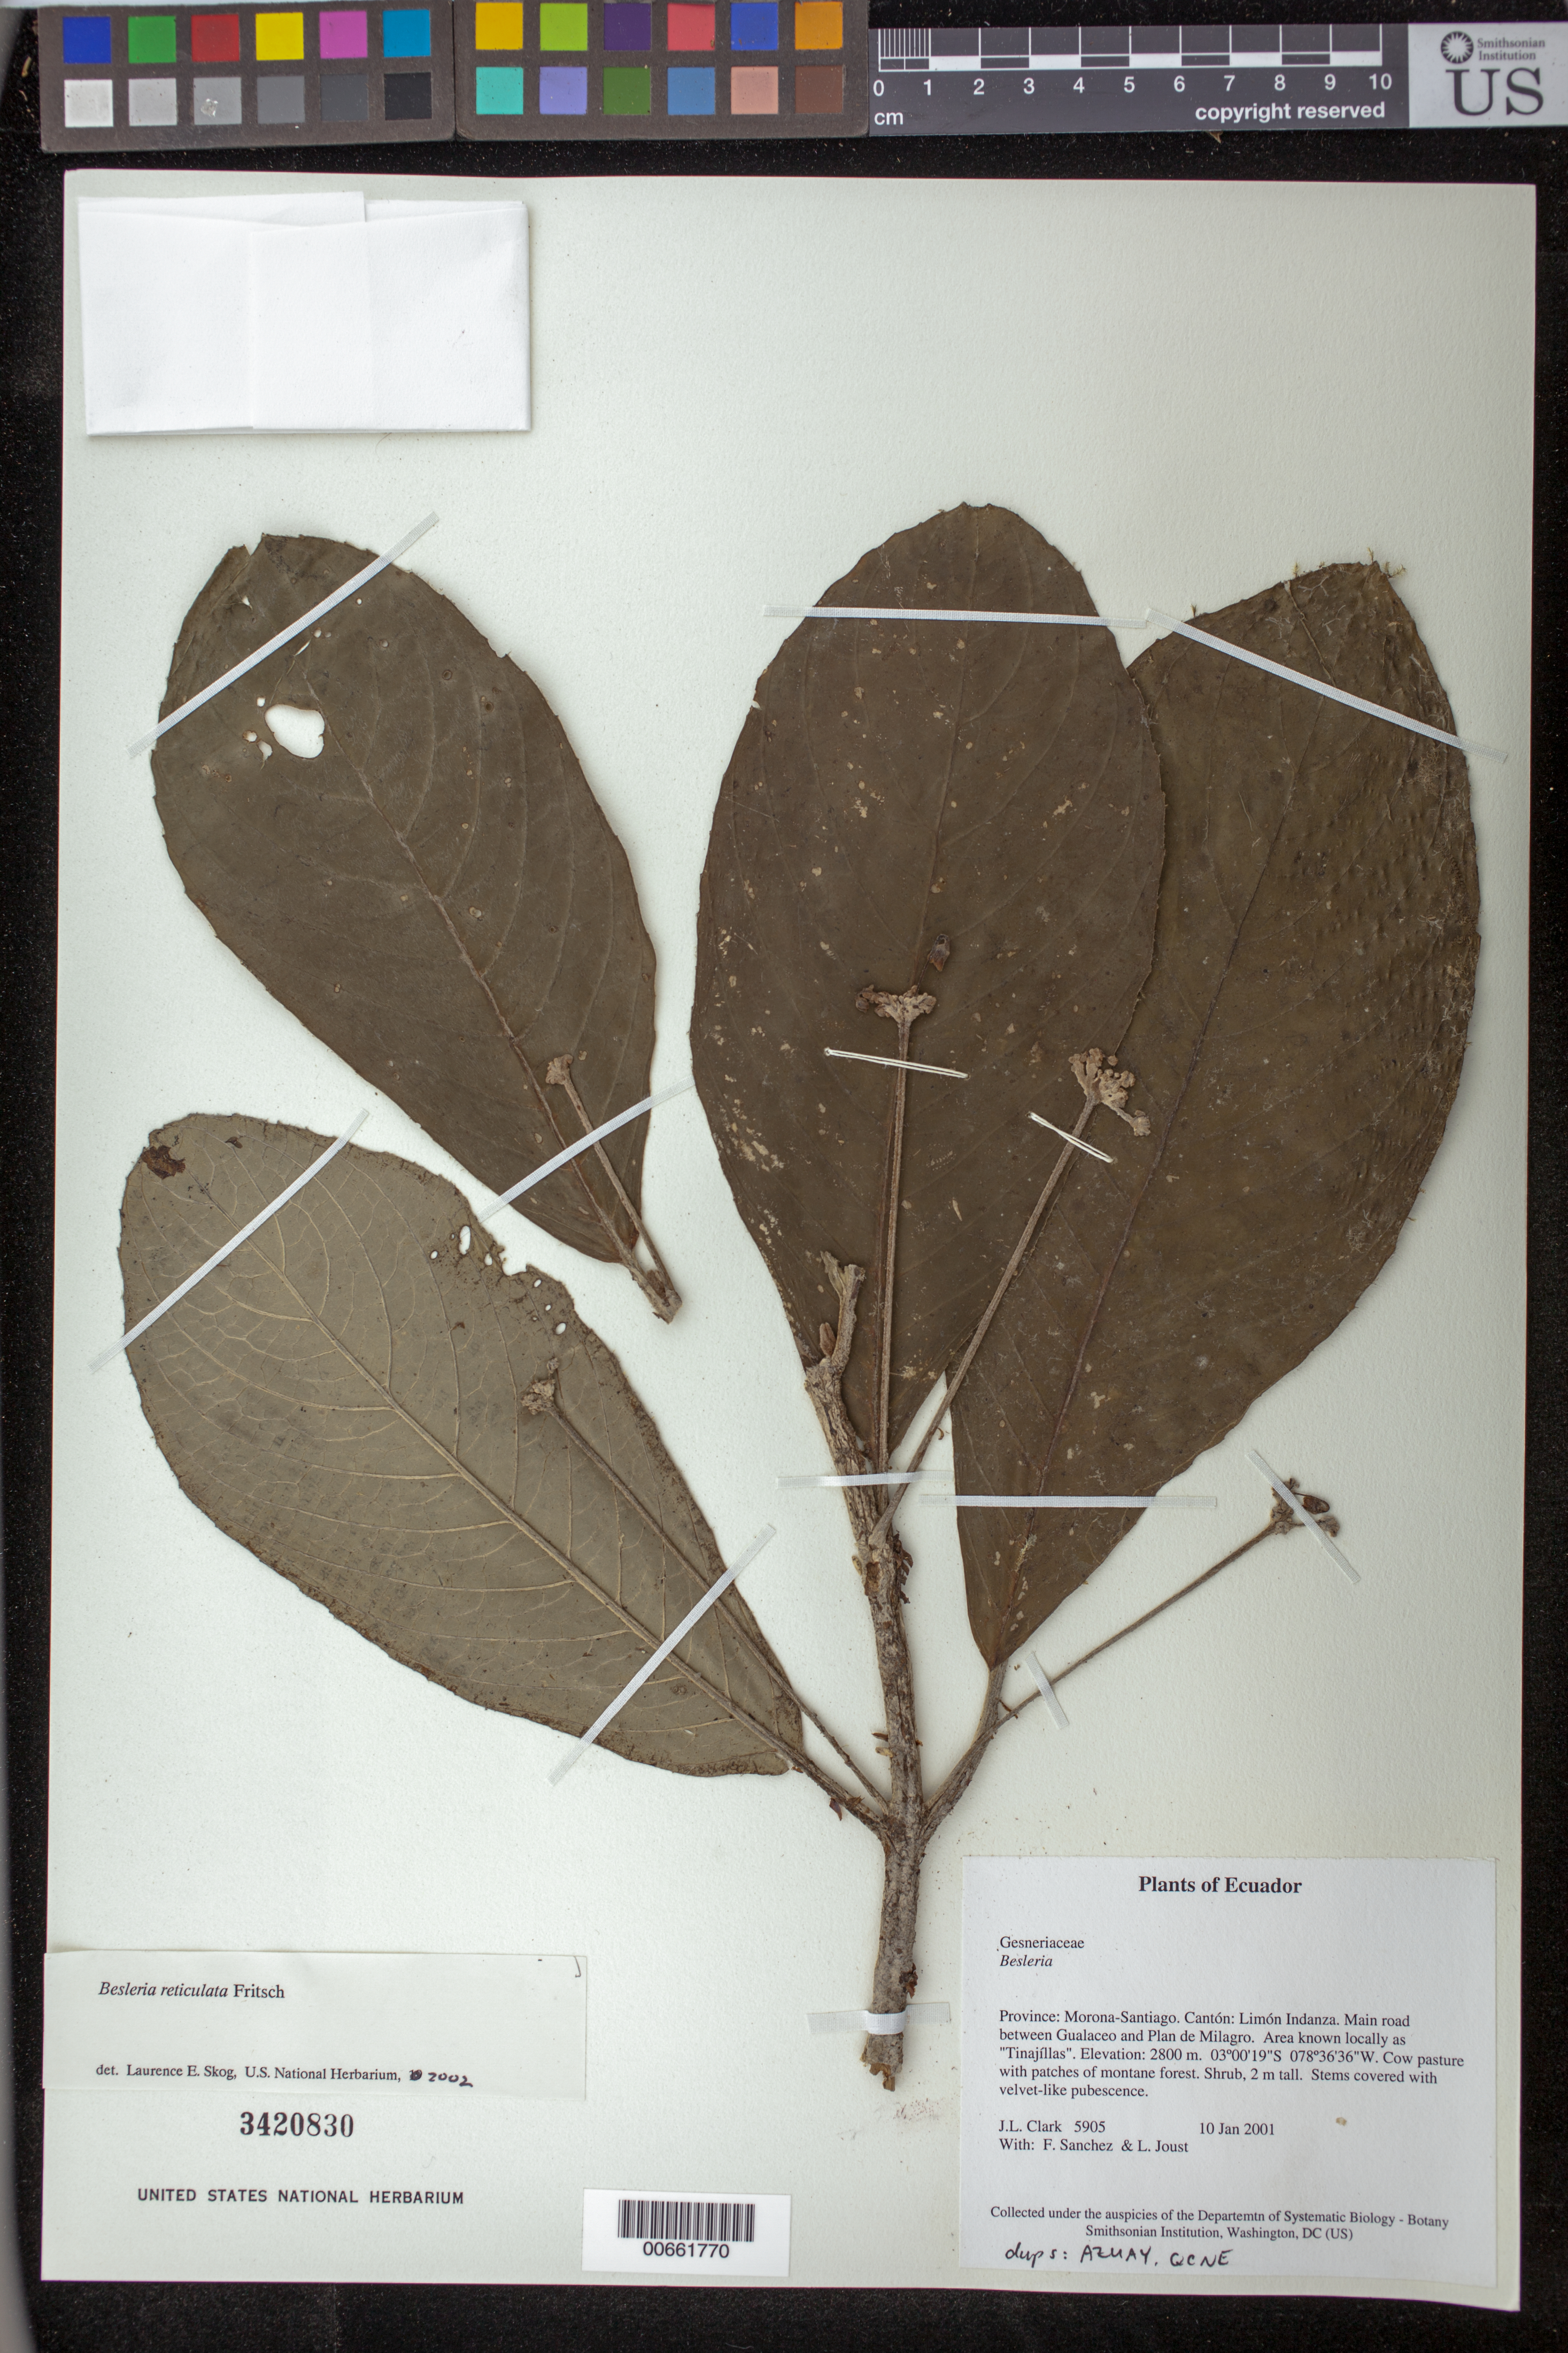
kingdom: Plantae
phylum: Tracheophyta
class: Magnoliopsida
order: Lamiales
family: Gesneriaceae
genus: Besleria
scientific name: Besleria reticulata var. reticulata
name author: Fritsch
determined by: Skog, Laurence E.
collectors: J. L. Clark, F. Sanchez & L. Joust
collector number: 5905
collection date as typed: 10 Jan 2001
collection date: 2001-01-10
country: Ecuador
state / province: Morona-Santiago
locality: Cantón: Limón Indanza; main road between Gualaceo and Plan de Milagro, area known locally as "Tinajíllas"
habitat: Cow pasture with patches of montane forest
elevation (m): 2800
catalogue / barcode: US 3420830